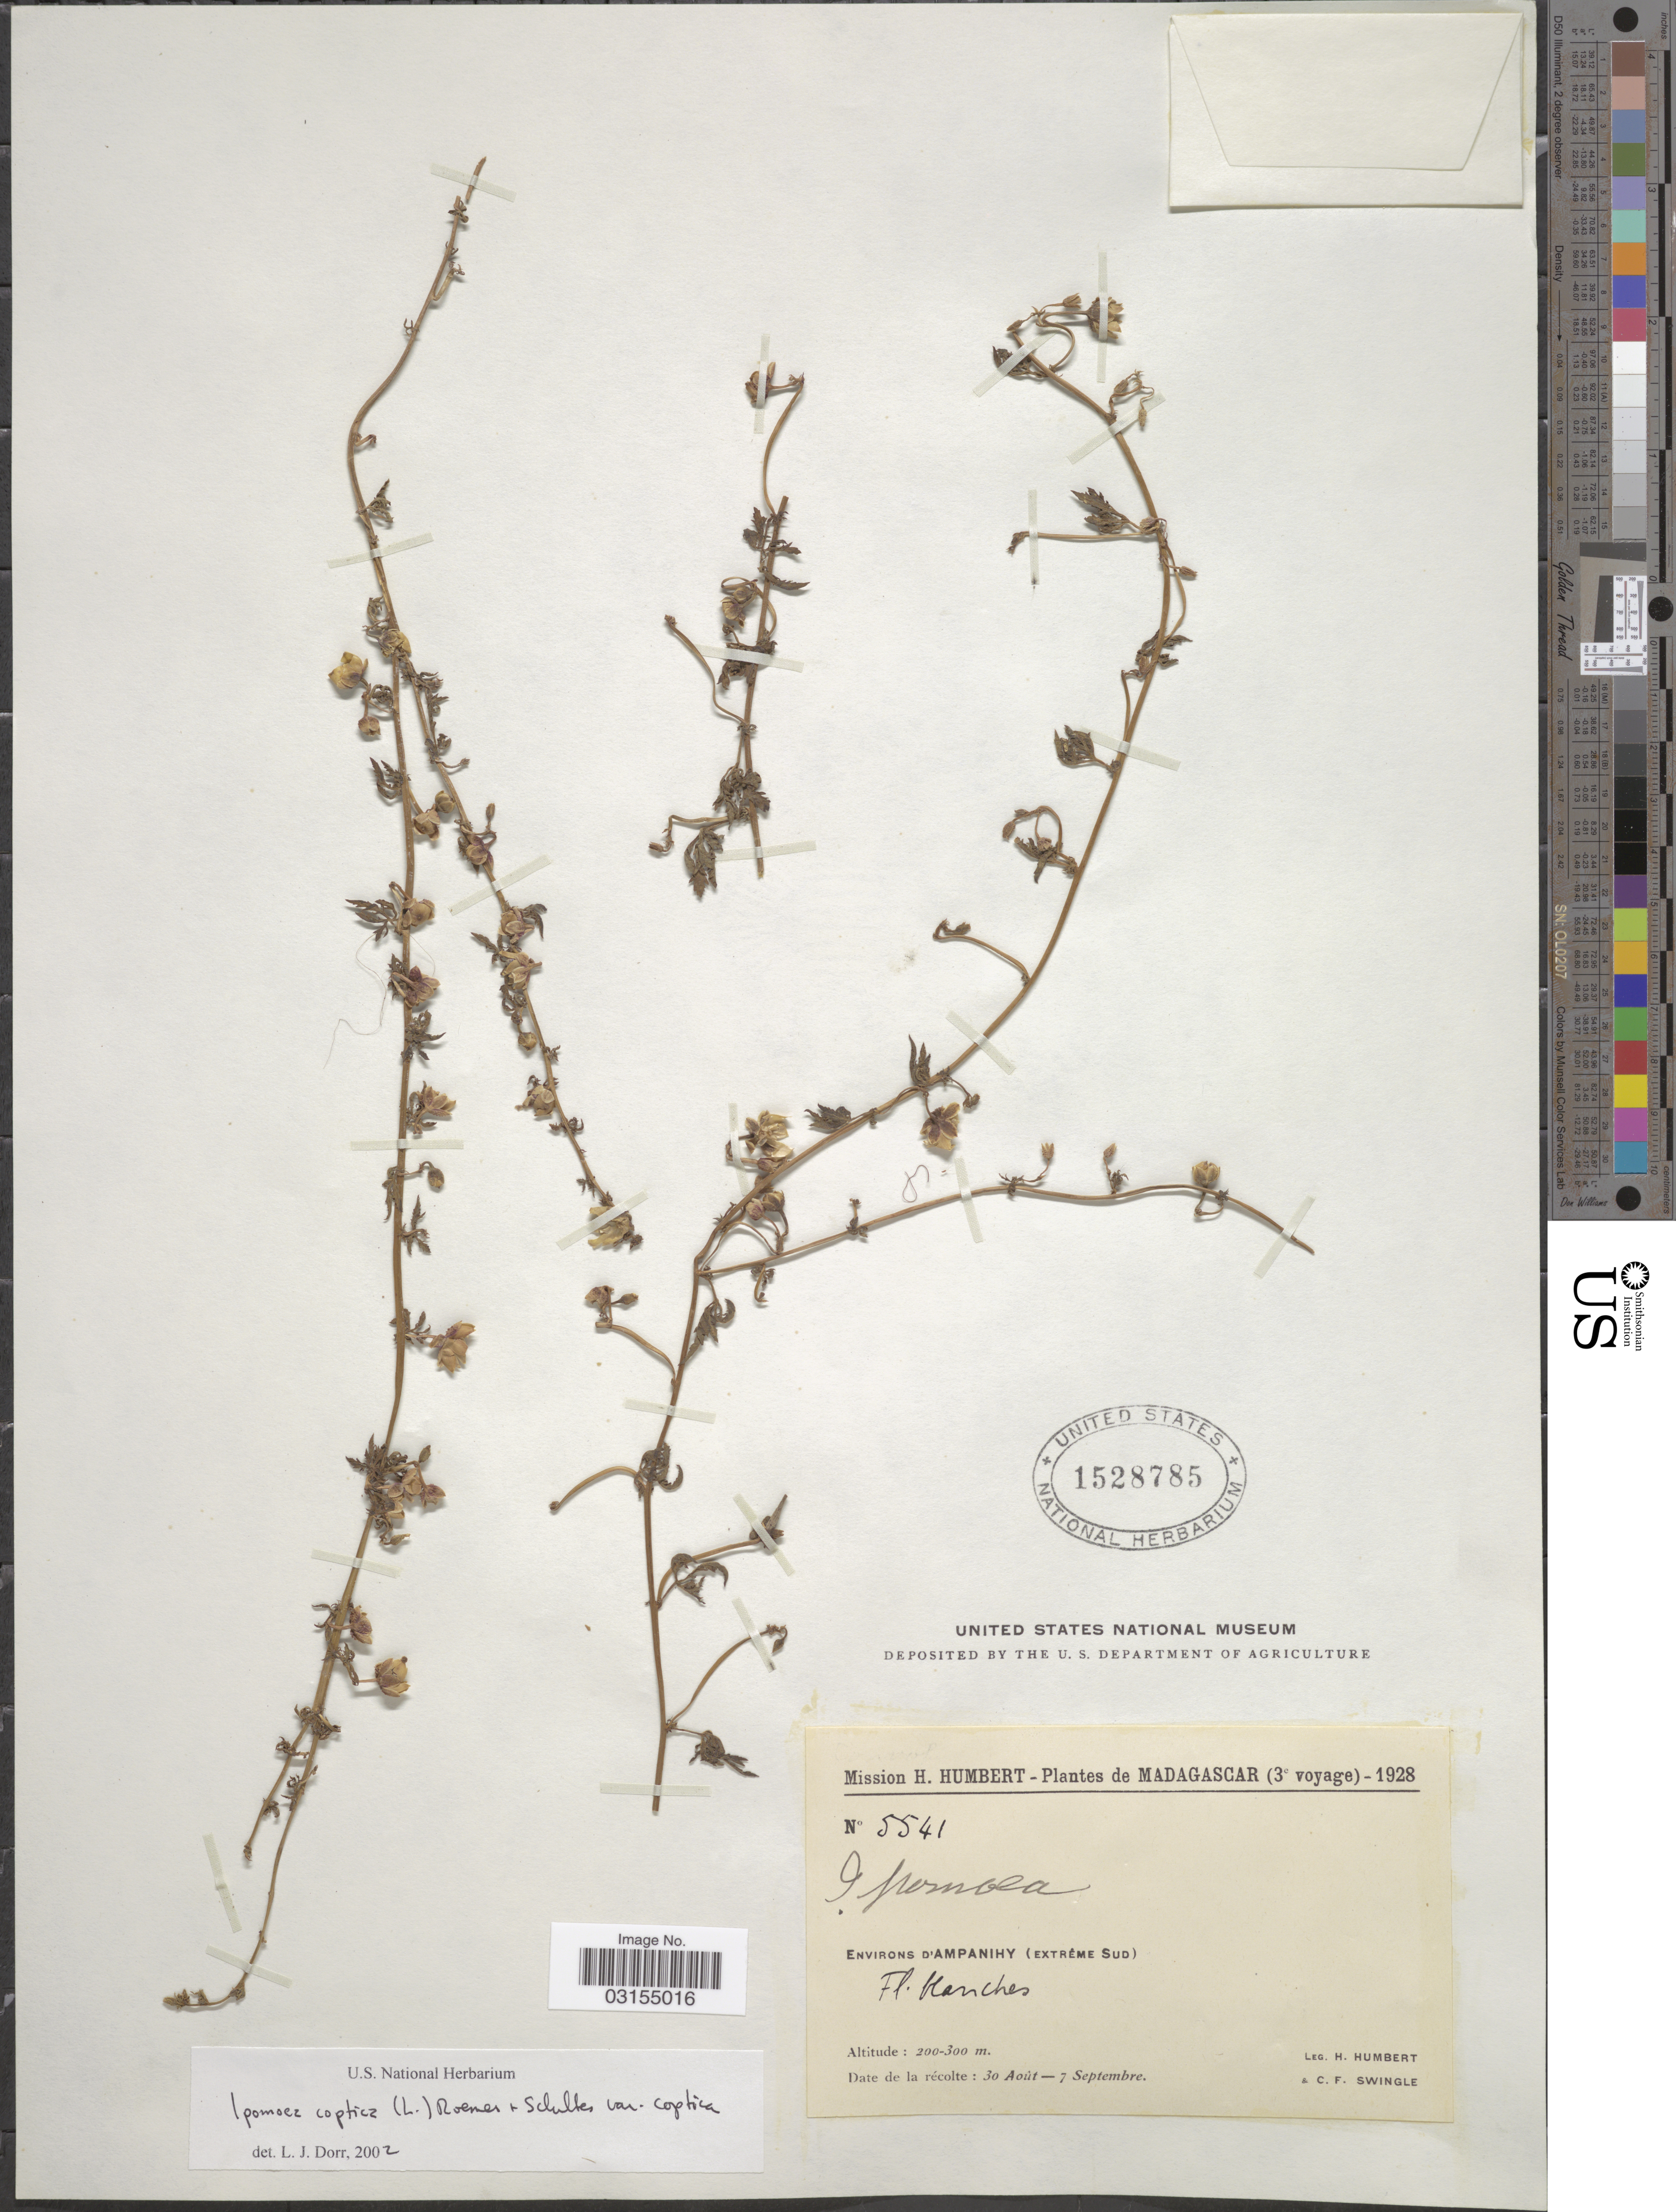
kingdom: Plantae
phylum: Tracheophyta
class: Magnoliopsida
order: Solanales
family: Convolvulaceae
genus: Ipomoea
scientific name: Ipomoea coptica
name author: (L.) Roth ex Roem. & Schult.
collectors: H. Humbert & C. Swingle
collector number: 5541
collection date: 1928-08-30/1928-09-07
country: Madagascar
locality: Environs d'Ampanihy (Extrême Sud).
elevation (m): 200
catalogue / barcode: US 1528785